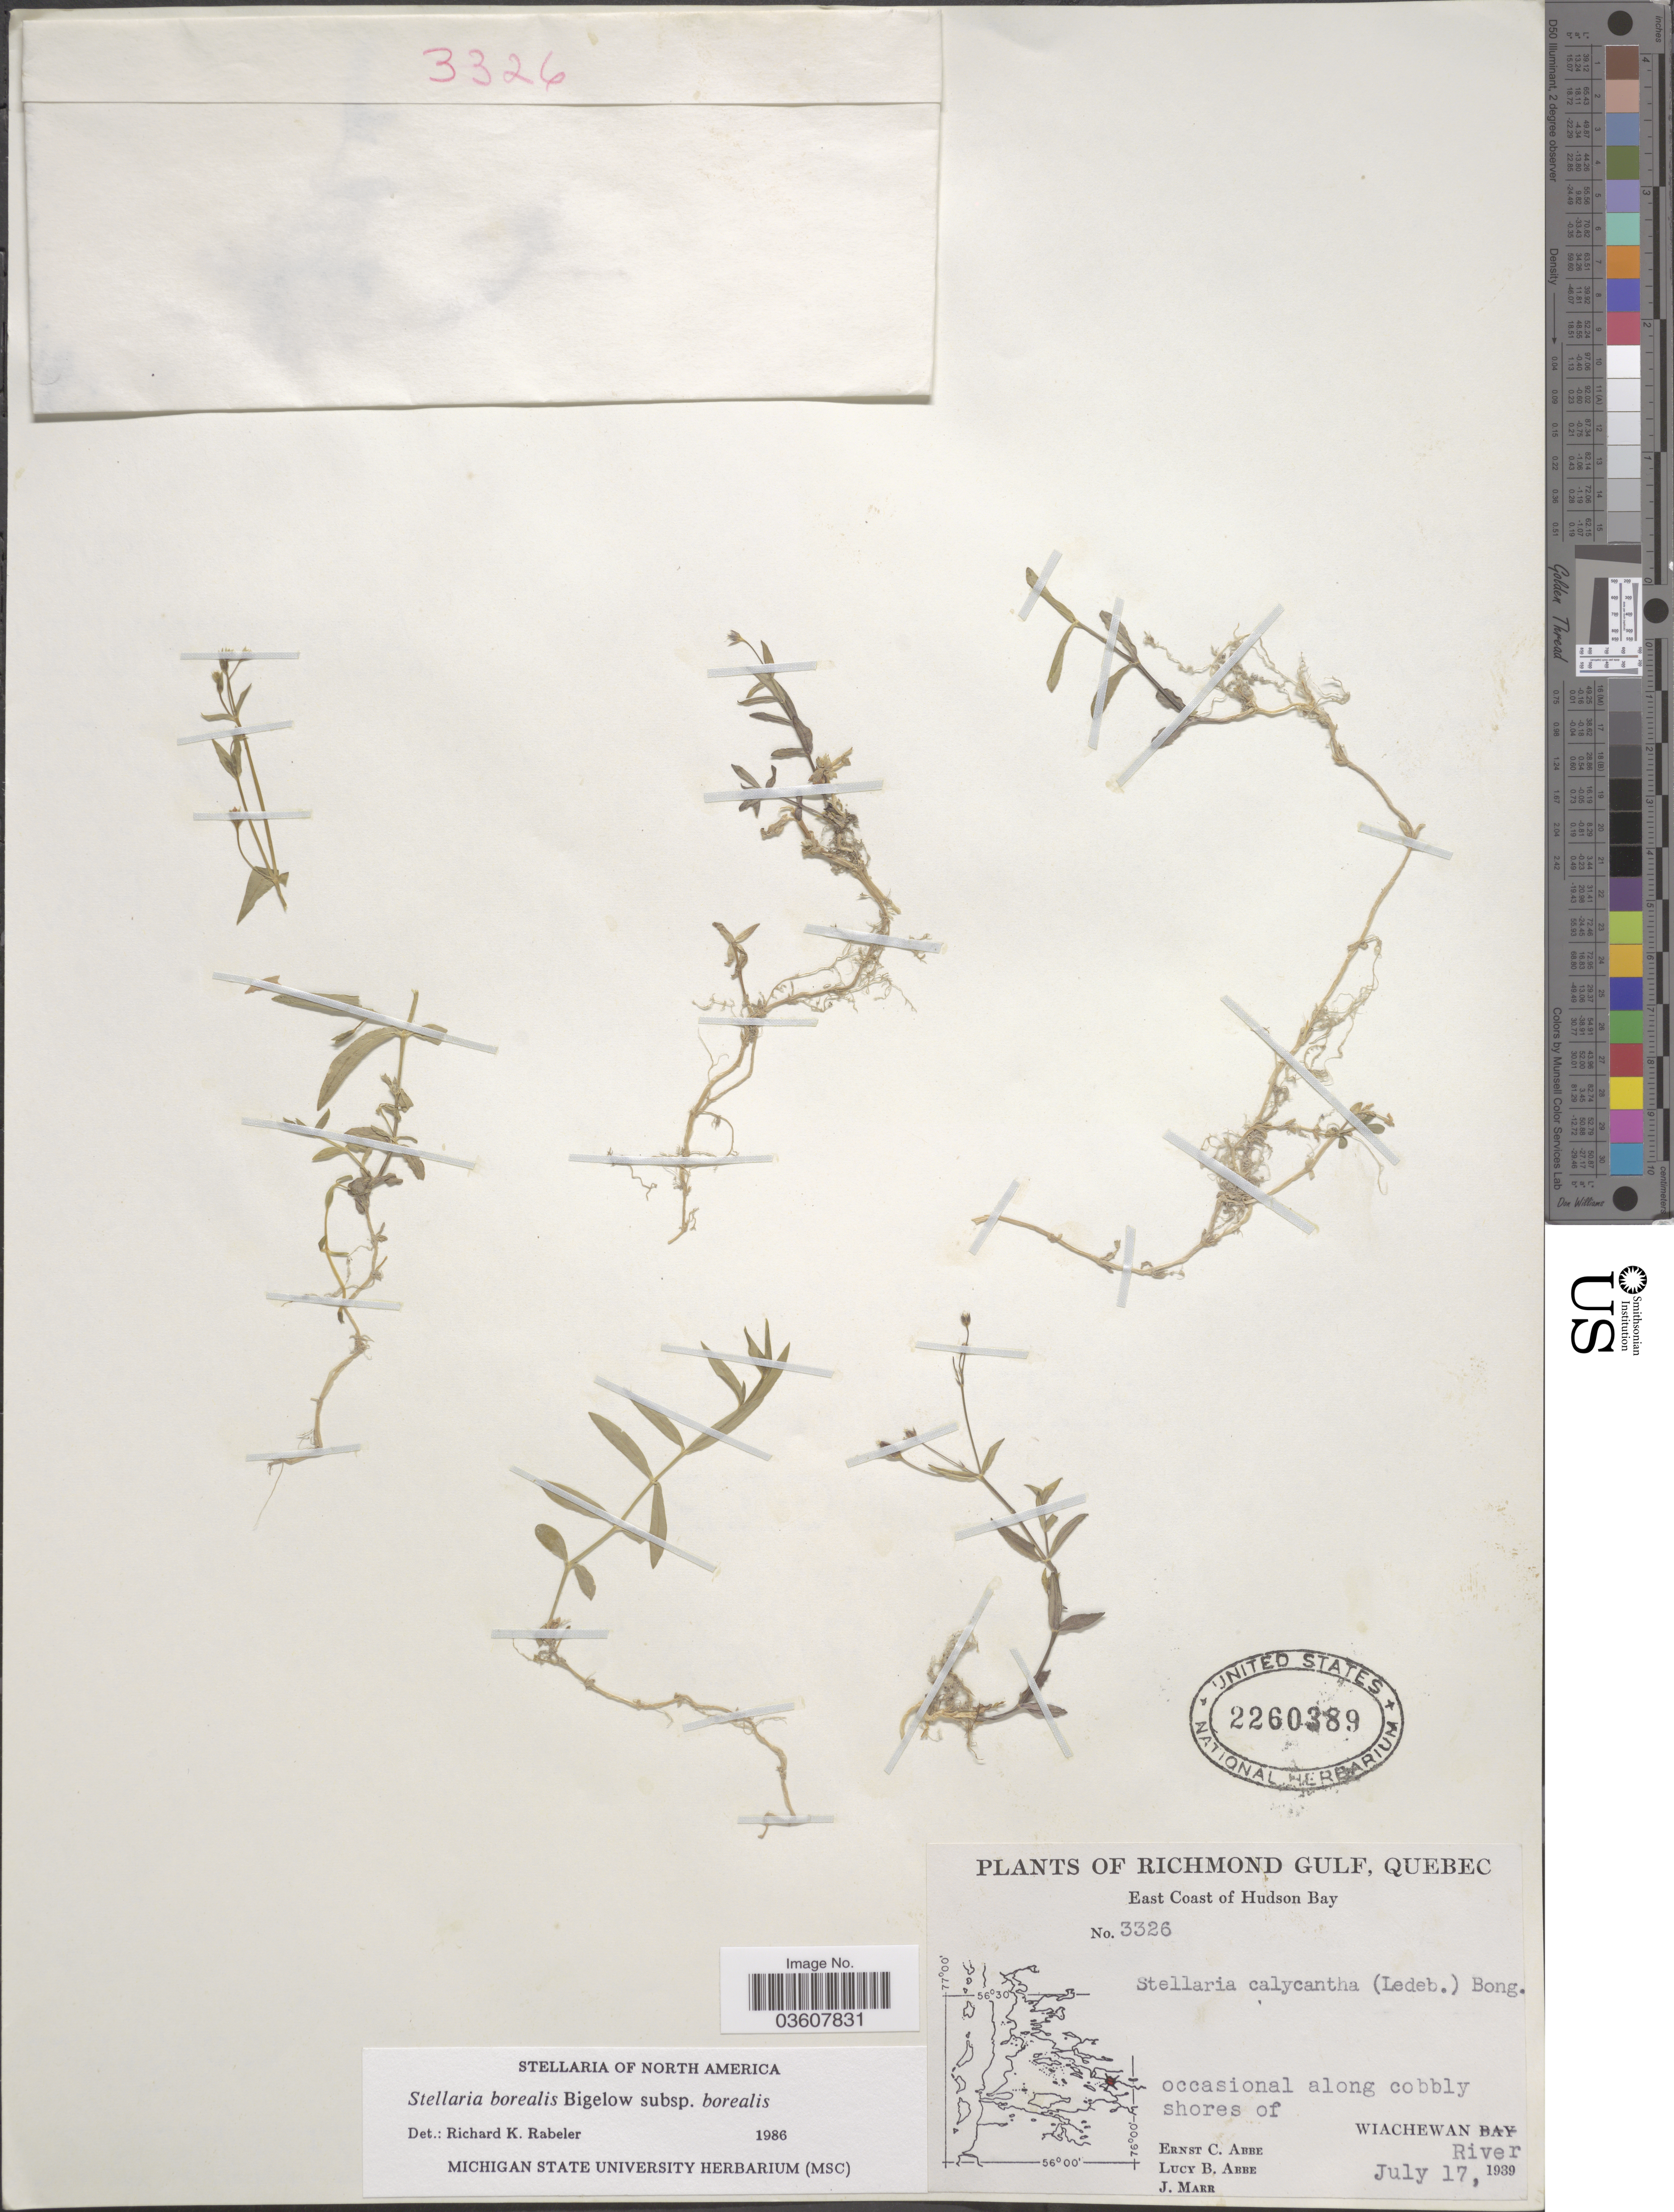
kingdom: Plantae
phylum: Tracheophyta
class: Magnoliopsida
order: Caryophyllales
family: Caryophyllaceae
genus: Stellaria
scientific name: Stellaria borealis subsp. borealis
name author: Bigelow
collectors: E. C. Abbe, L. B. Abbe & J. Marr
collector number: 3326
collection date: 1939-07-17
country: Canada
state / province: Quebec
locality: Richmond Gulf. East Coast of Hudson Bay. occasional along cobbly shores of iachewan River.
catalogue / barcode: US 2260389